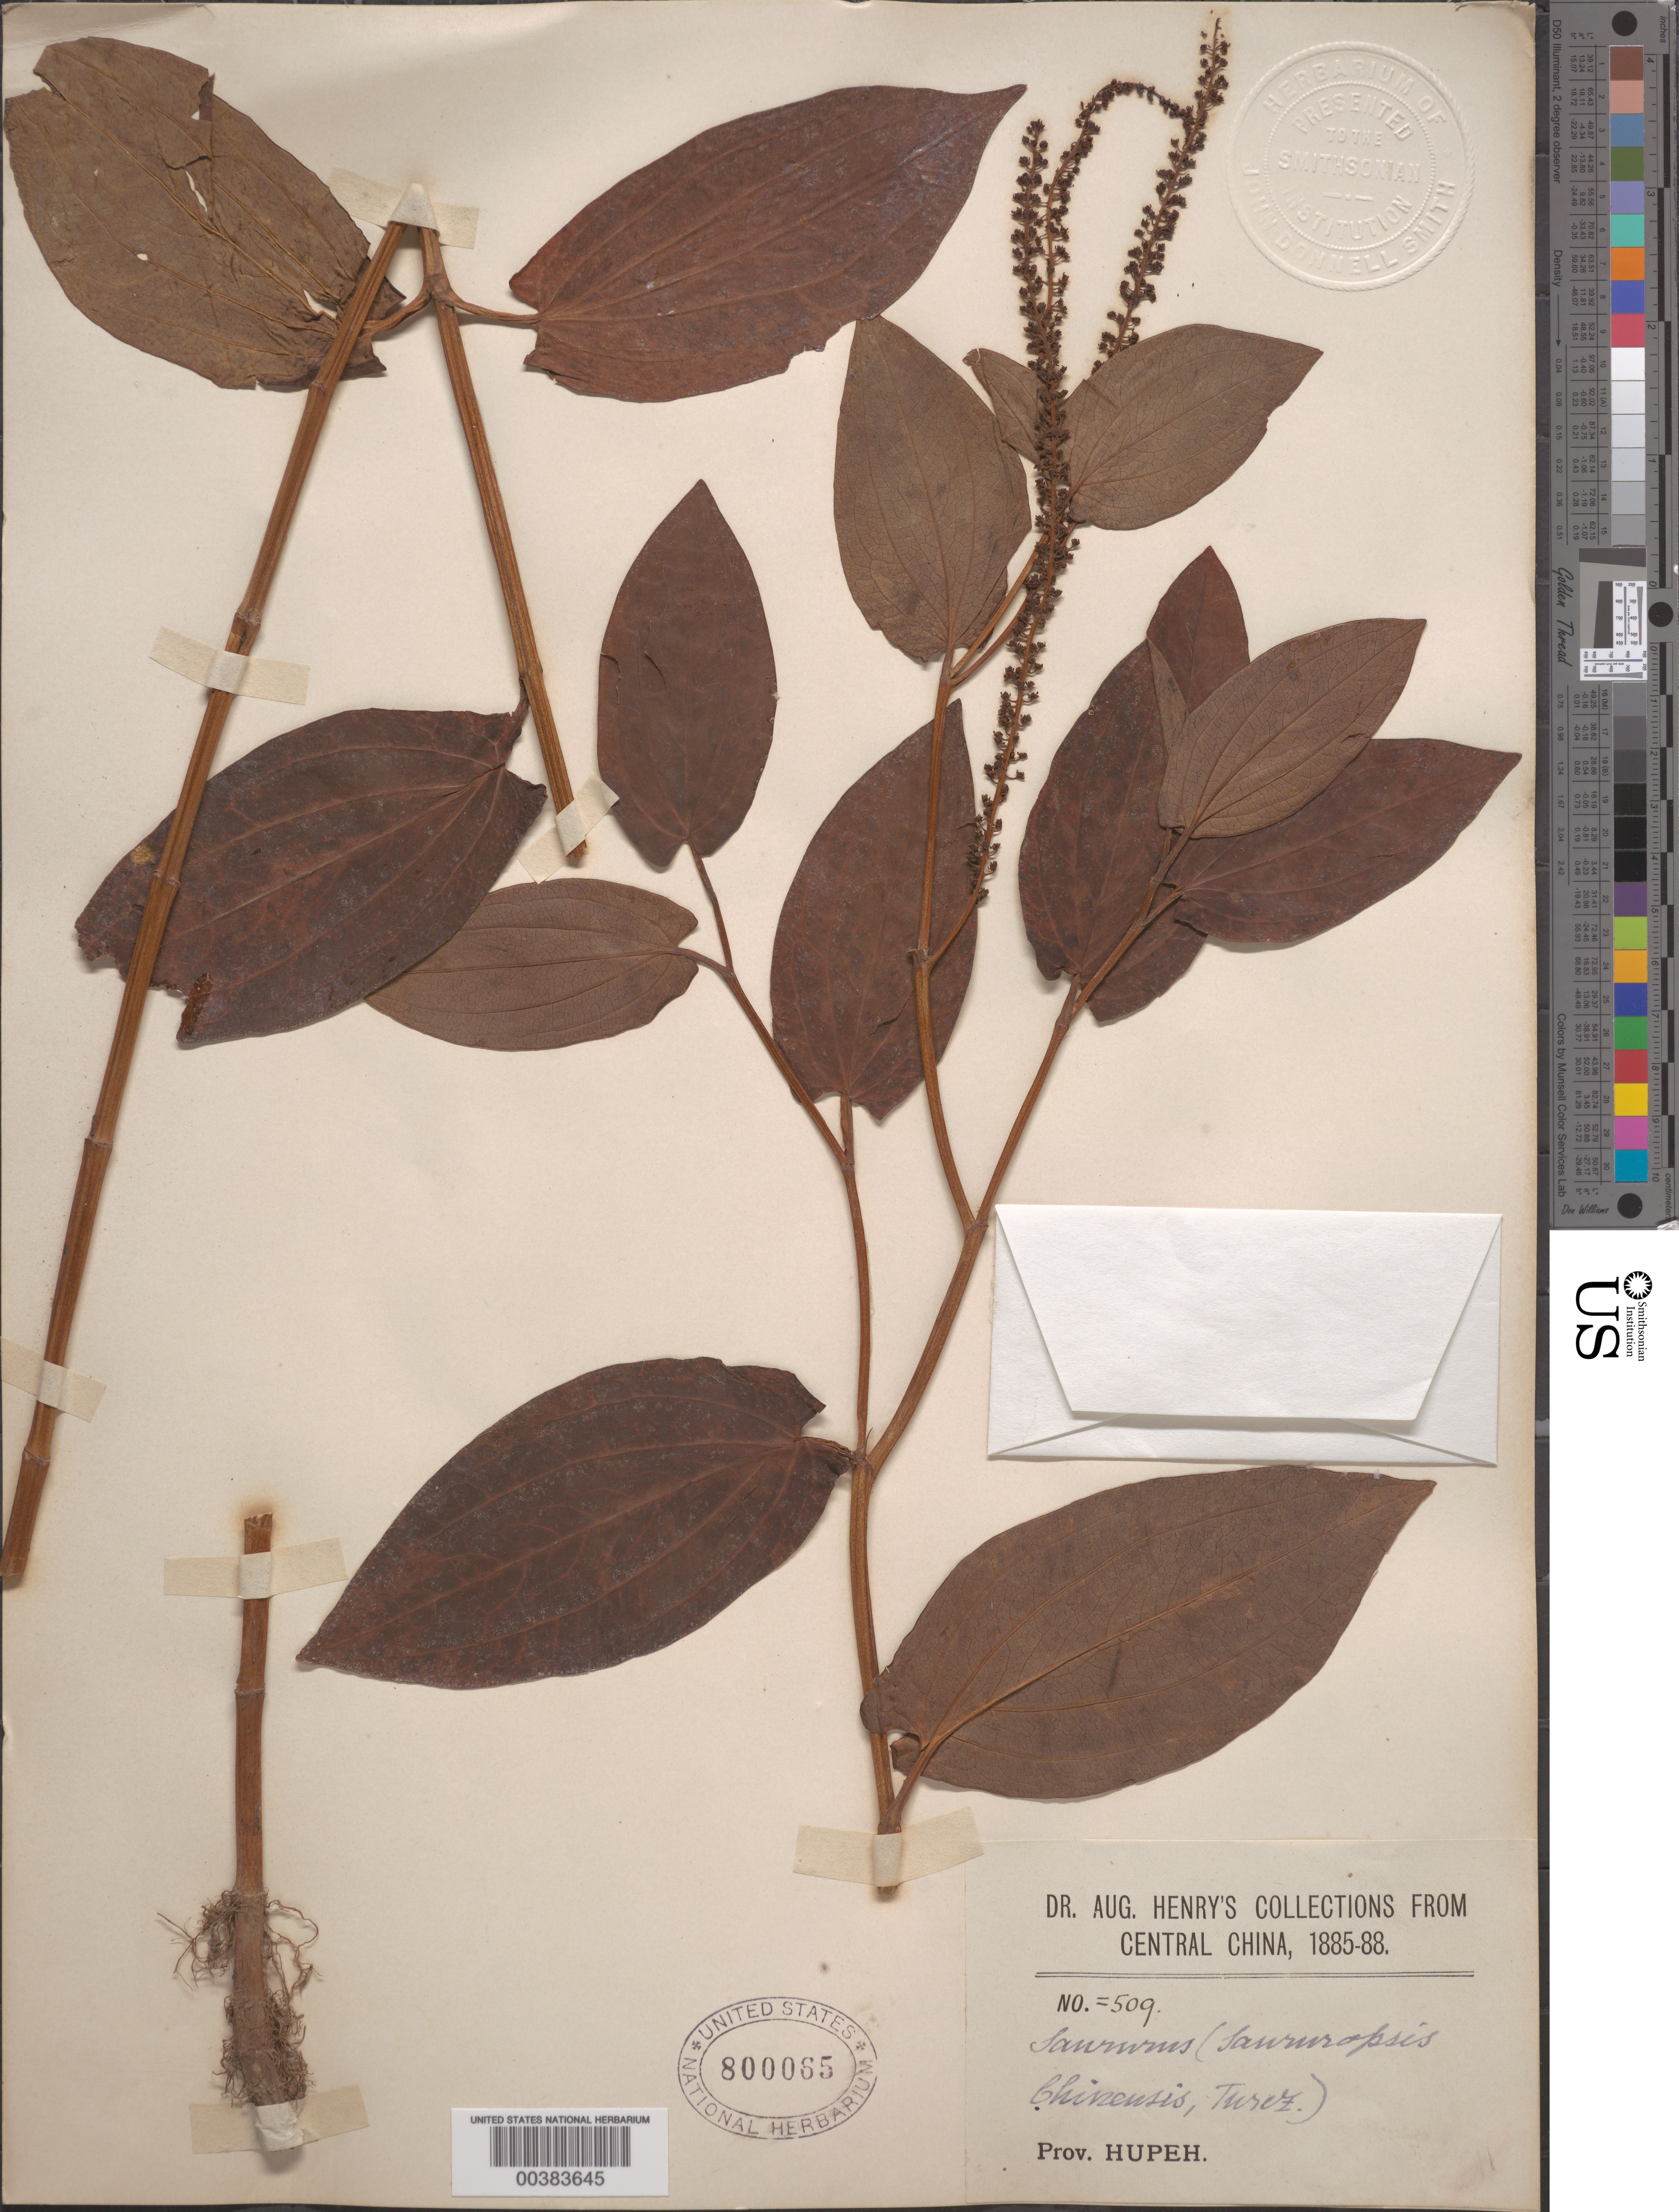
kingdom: Plantae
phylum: Tracheophyta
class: Magnoliopsida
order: Piperales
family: Saururaceae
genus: Saururus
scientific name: Saururus chinensis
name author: (Lour.) Baill.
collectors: A. Henry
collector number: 509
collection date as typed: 1885 to -- -- 1888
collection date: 1885/1888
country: China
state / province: Hubei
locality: Prov. Hupeh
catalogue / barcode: US 800065